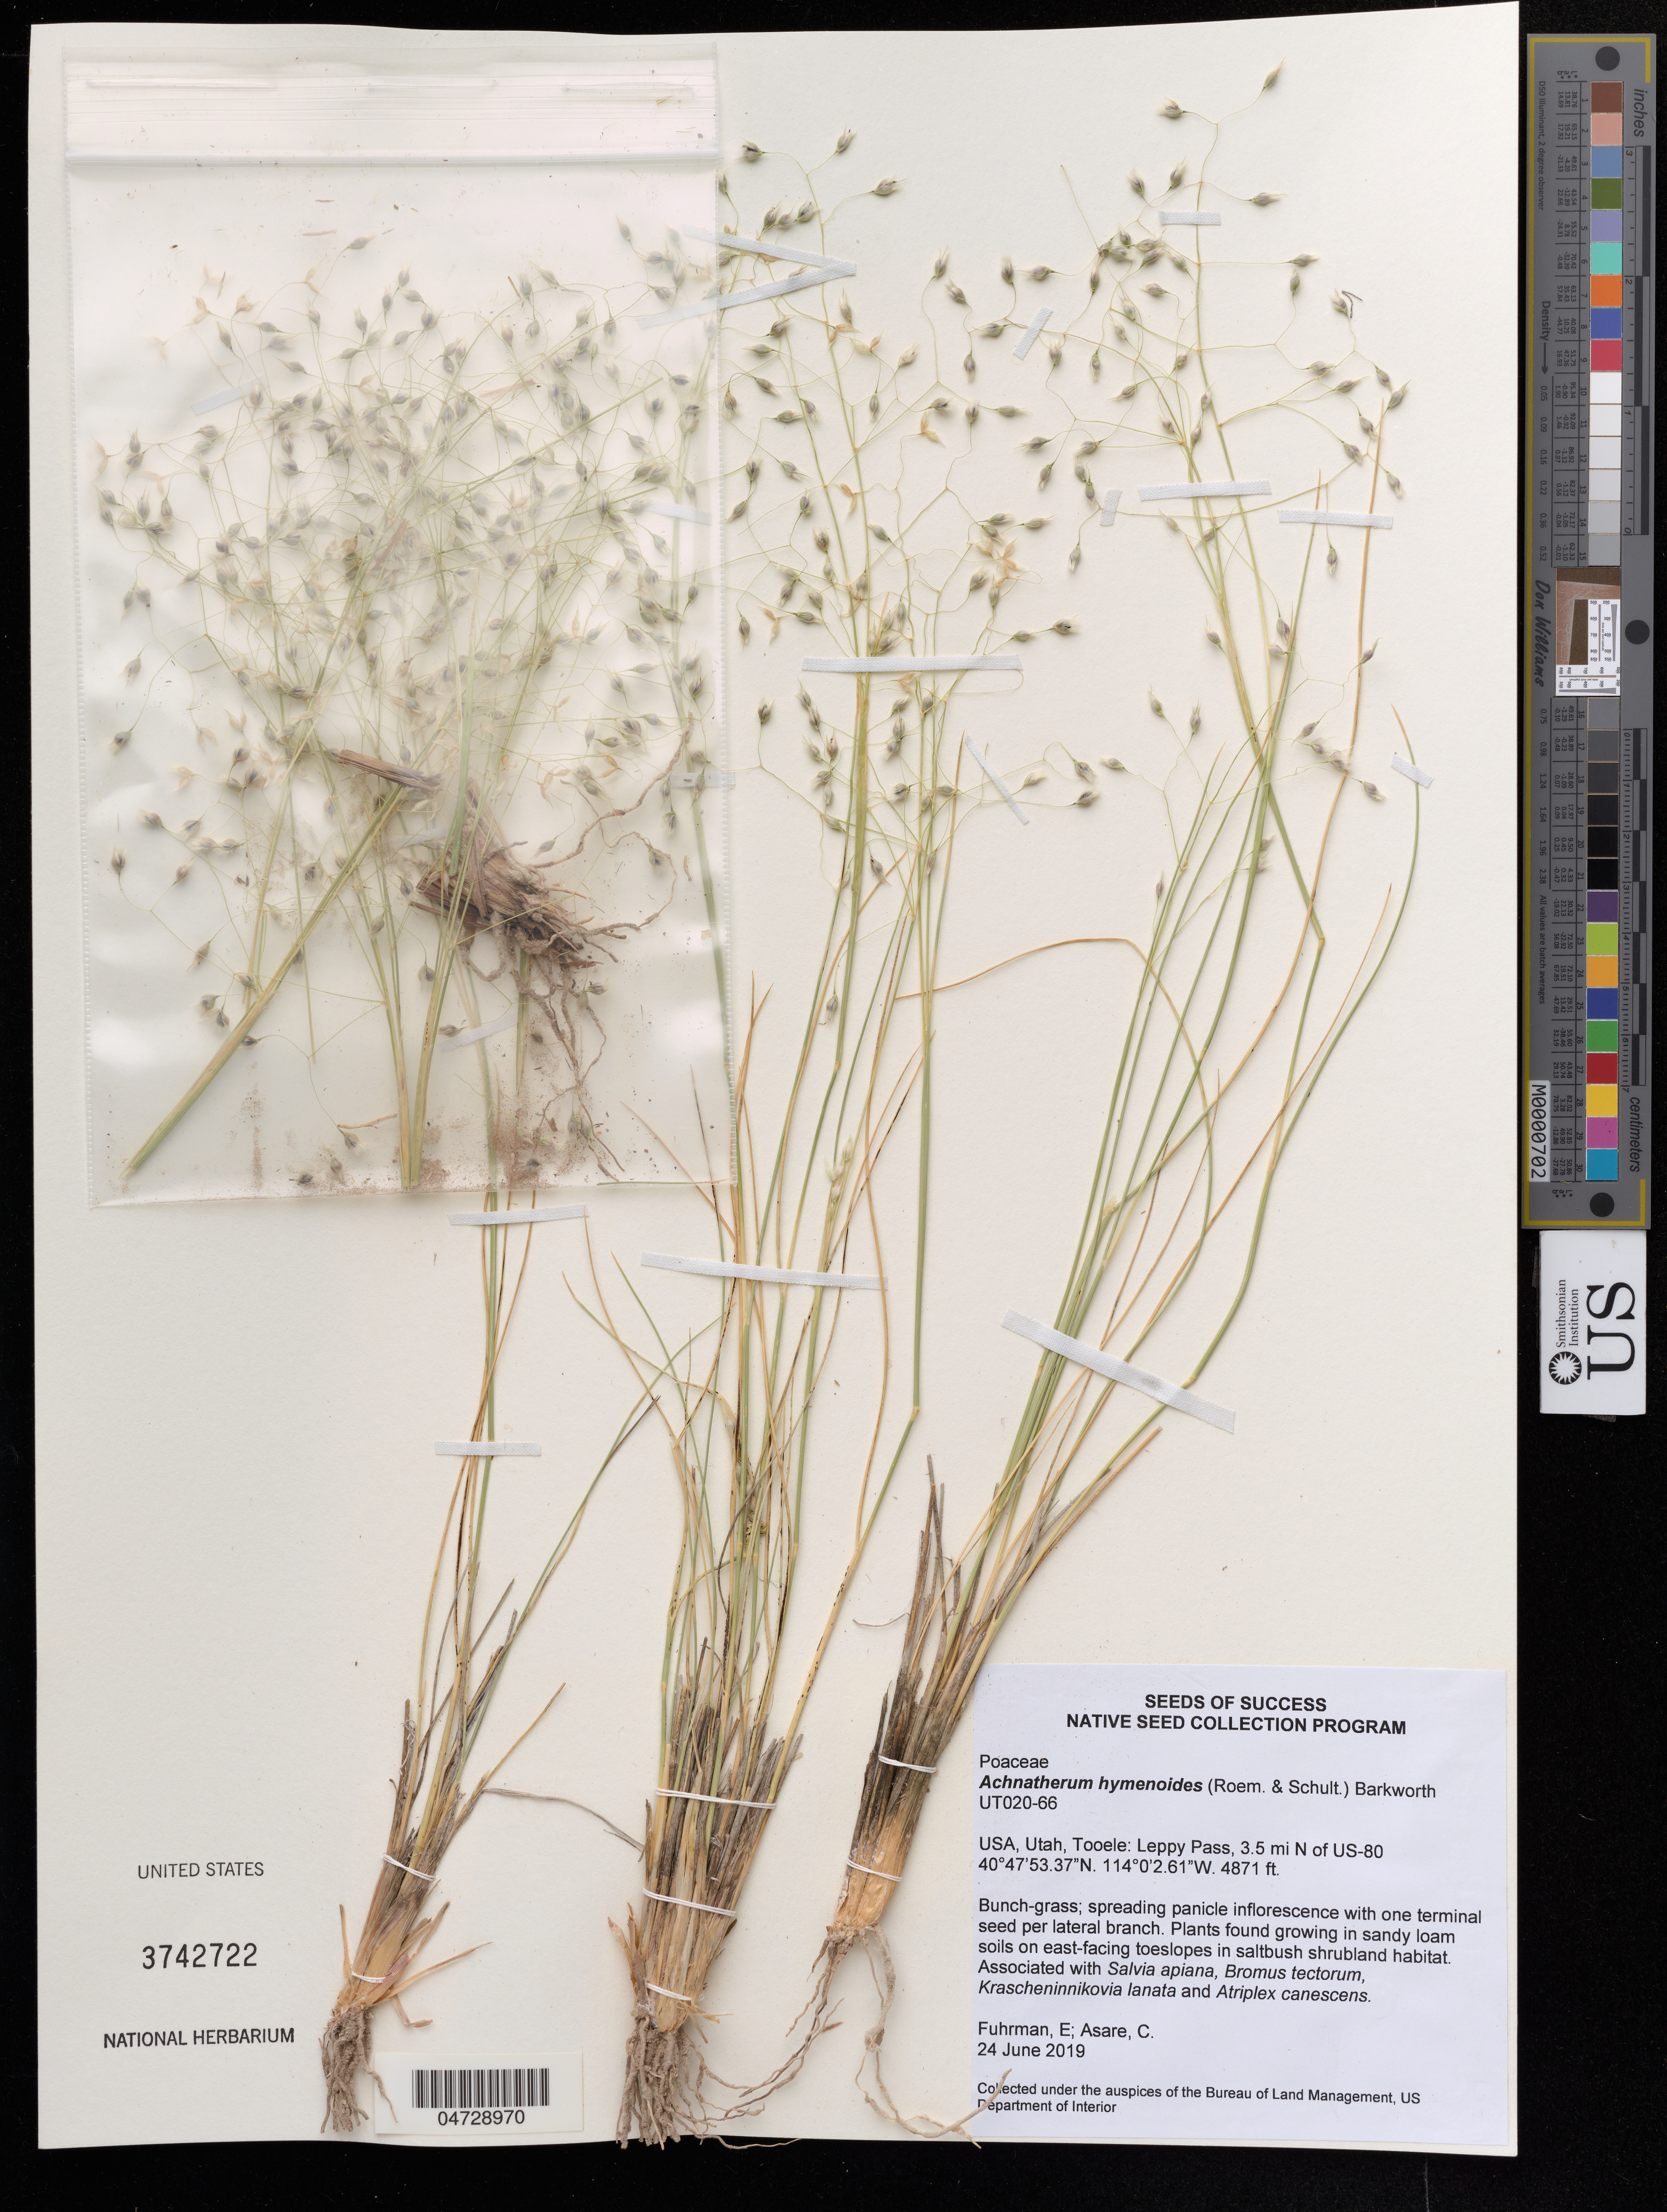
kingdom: Plantae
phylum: Tracheophyta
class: Liliopsida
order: Poales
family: Poaceae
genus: Achnatherum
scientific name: Achnatherum hymenoides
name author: (Roem. & Schult.) Barkworth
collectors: E. Fuhrman & C. Asare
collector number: UT020-66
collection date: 2019-06-24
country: United States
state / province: Utah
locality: Tooele: Leppy Pass, 3.5 mi N of US-80.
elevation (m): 1485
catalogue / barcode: US 3742722